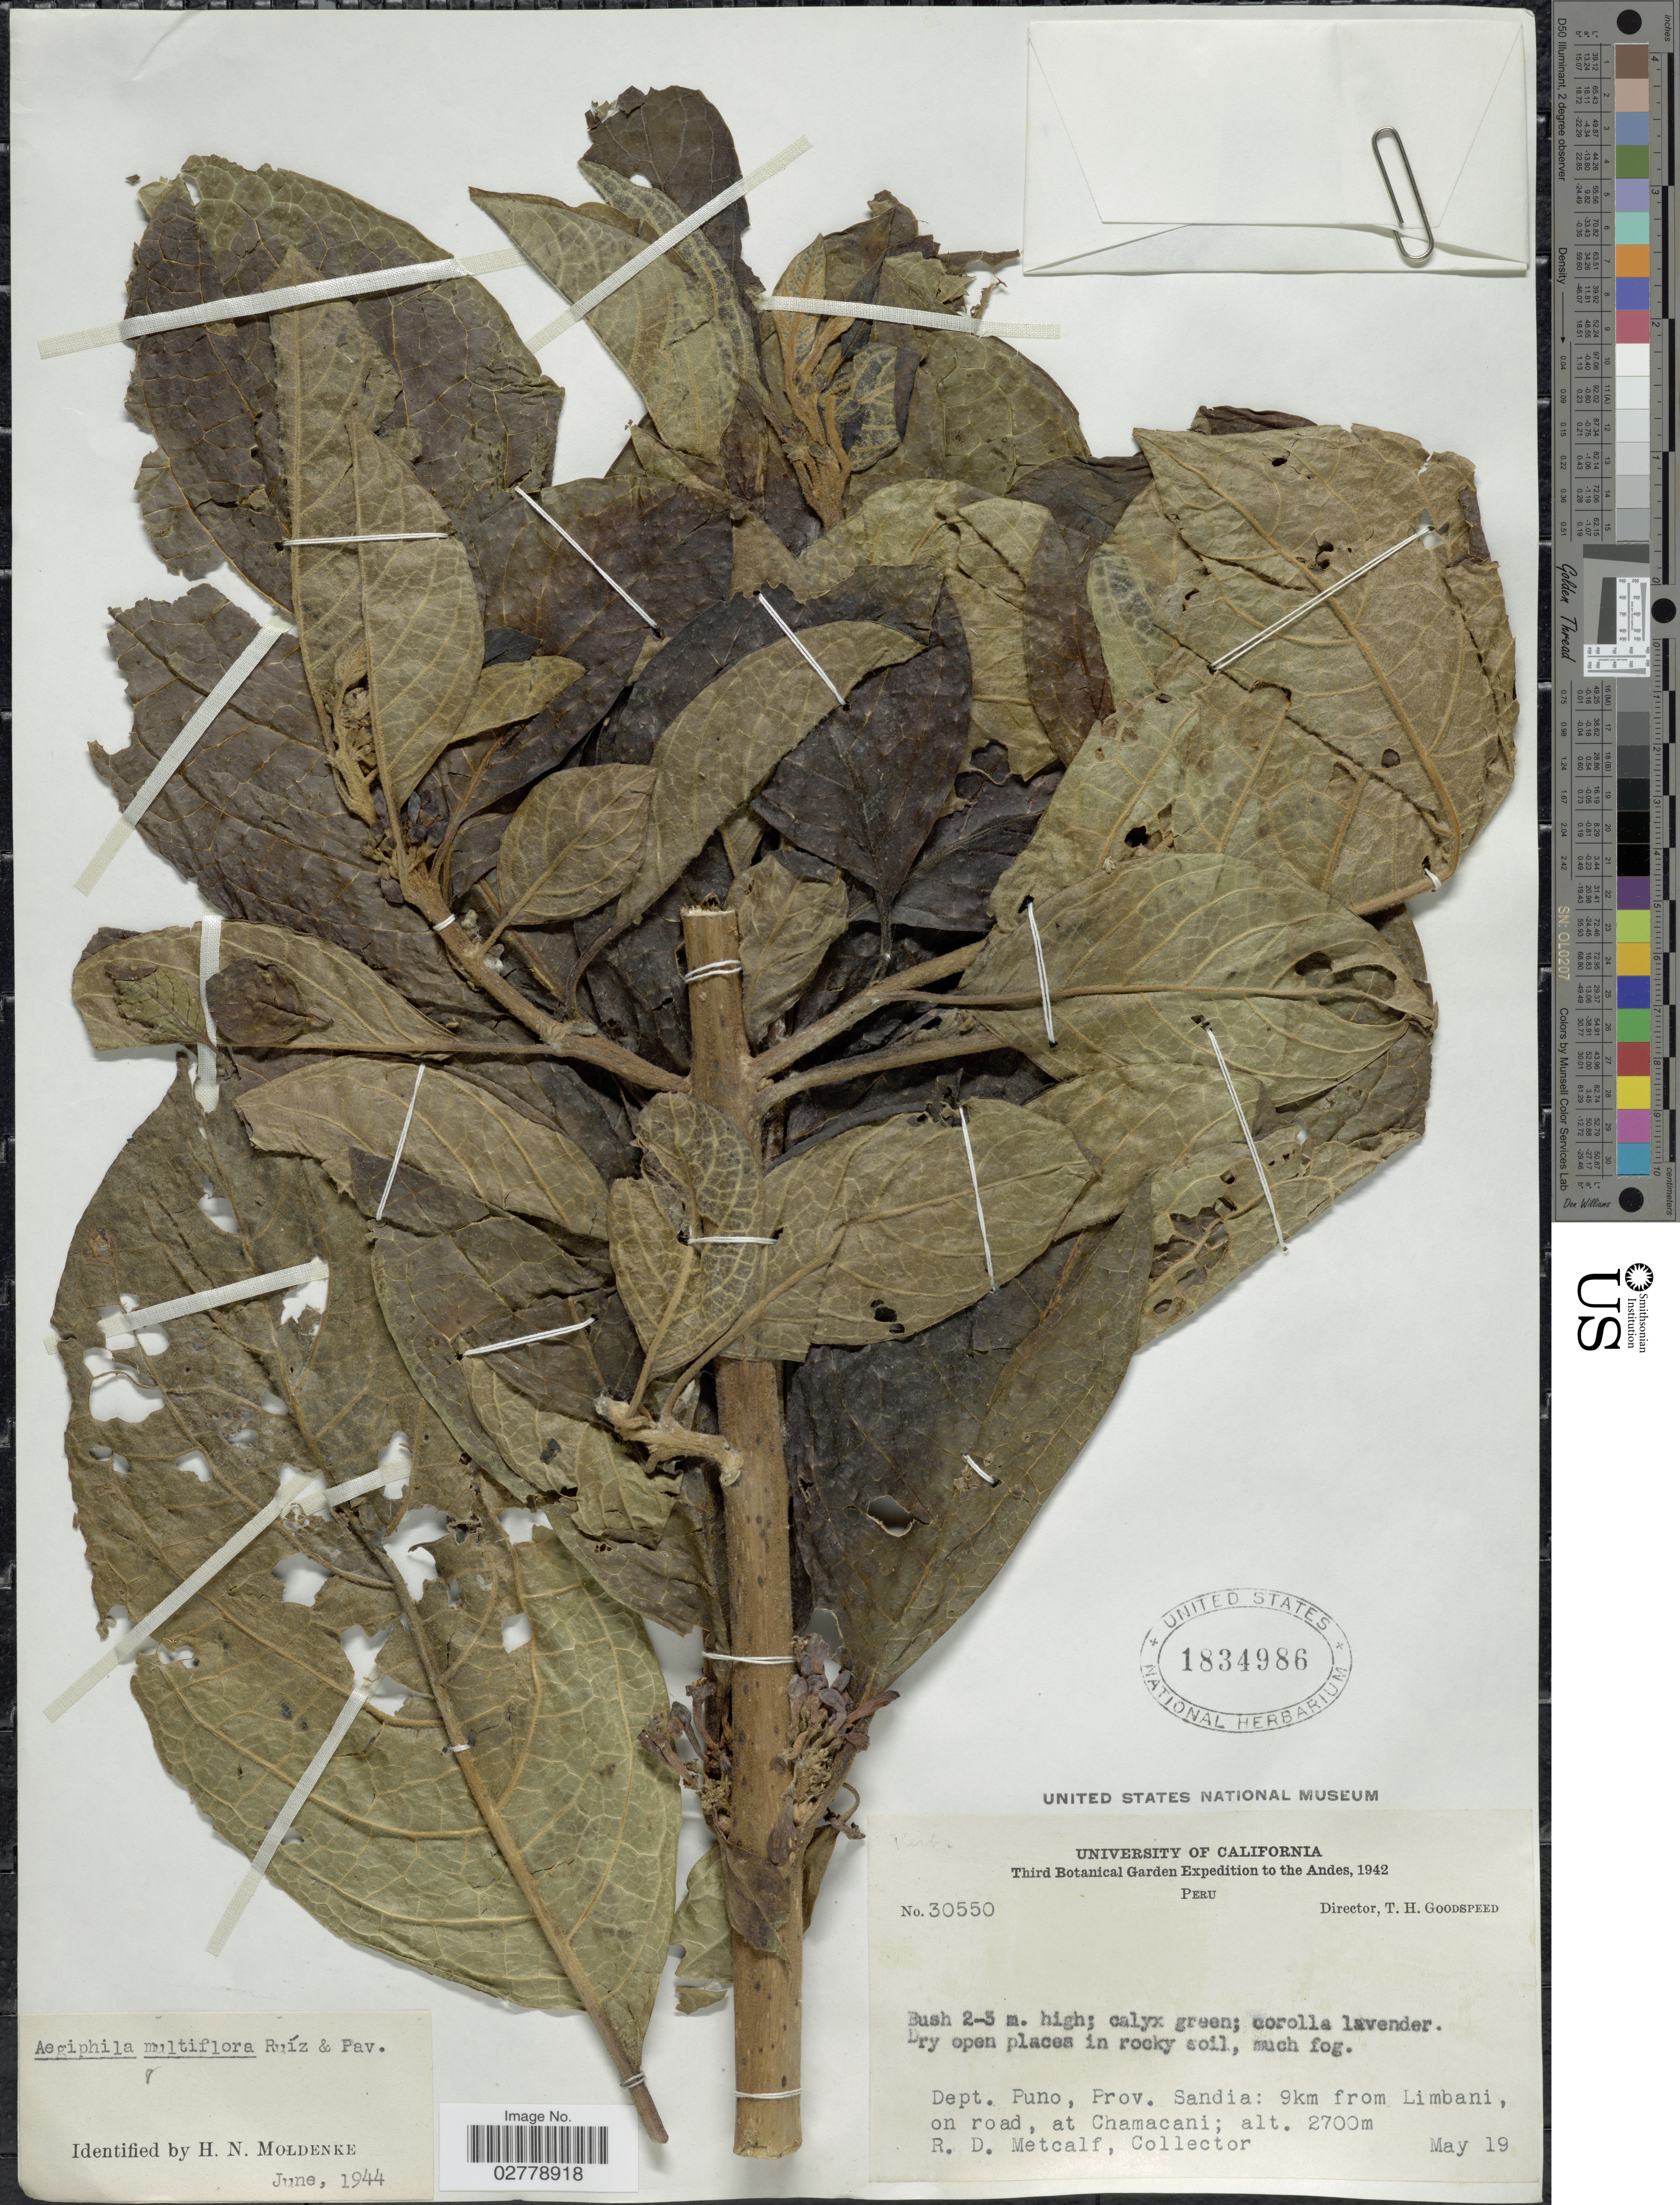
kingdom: Plantae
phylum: Tracheophyta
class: Magnoliopsida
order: Lamiales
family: Lamiaceae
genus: Aegiphila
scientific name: Aegiphila multiflora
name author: Ruiz & Pav.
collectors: R. D. Metcalf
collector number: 30550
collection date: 1942-05-19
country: Peru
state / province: Puno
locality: Andes. Dept. Puno, Prov. Sandia: 9km from Limbani, on road, at Chamacani.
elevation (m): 2700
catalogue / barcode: US 1834986